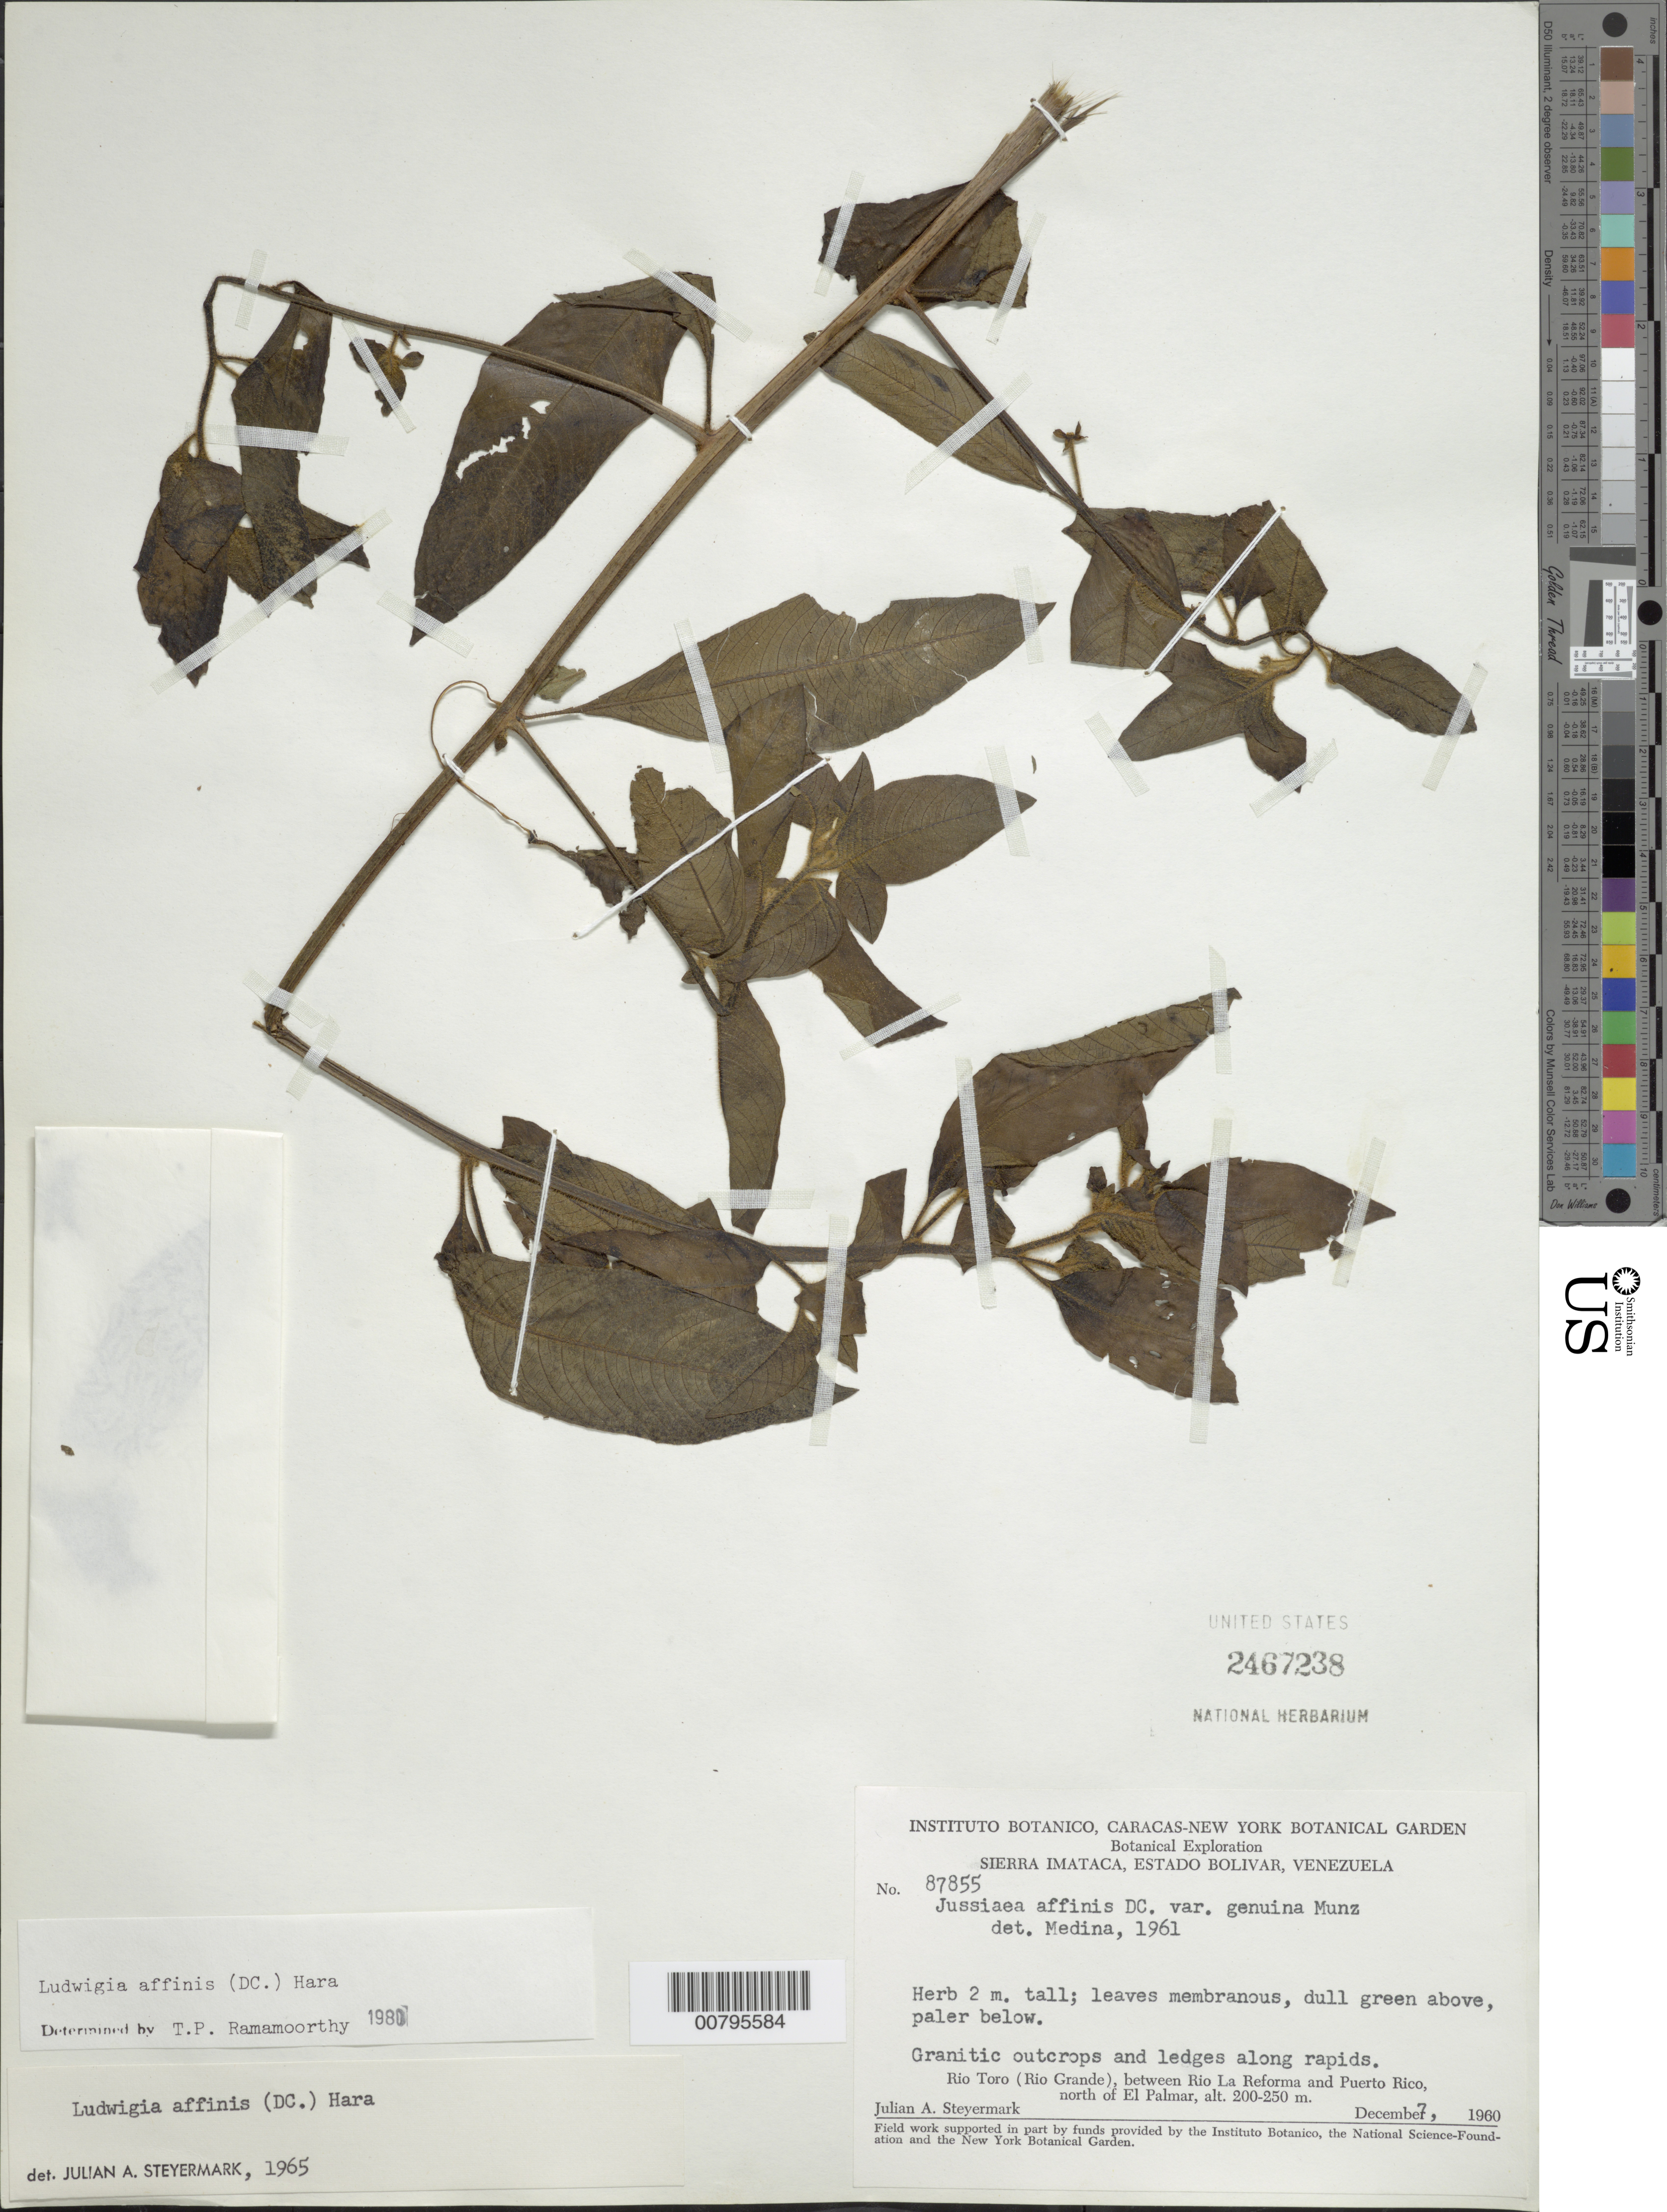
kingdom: Plantae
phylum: Tracheophyta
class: Magnoliopsida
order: Myrtales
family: Onagraceae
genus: Ludwigia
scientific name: Ludwigia affinis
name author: (DC.) H. Hara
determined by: Ramamoorthy, T. P.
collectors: J. Steyermark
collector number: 87855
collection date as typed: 7-Dec-60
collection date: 1960-12-07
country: Venezuela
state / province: Bolívar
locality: Sierra Imataca; Río Toro (Río Grande), between Río La Reforma and Puerto Rico, N of El Palmar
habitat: Granitic outcrops & ledges along rapids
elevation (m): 200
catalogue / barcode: US 2467238